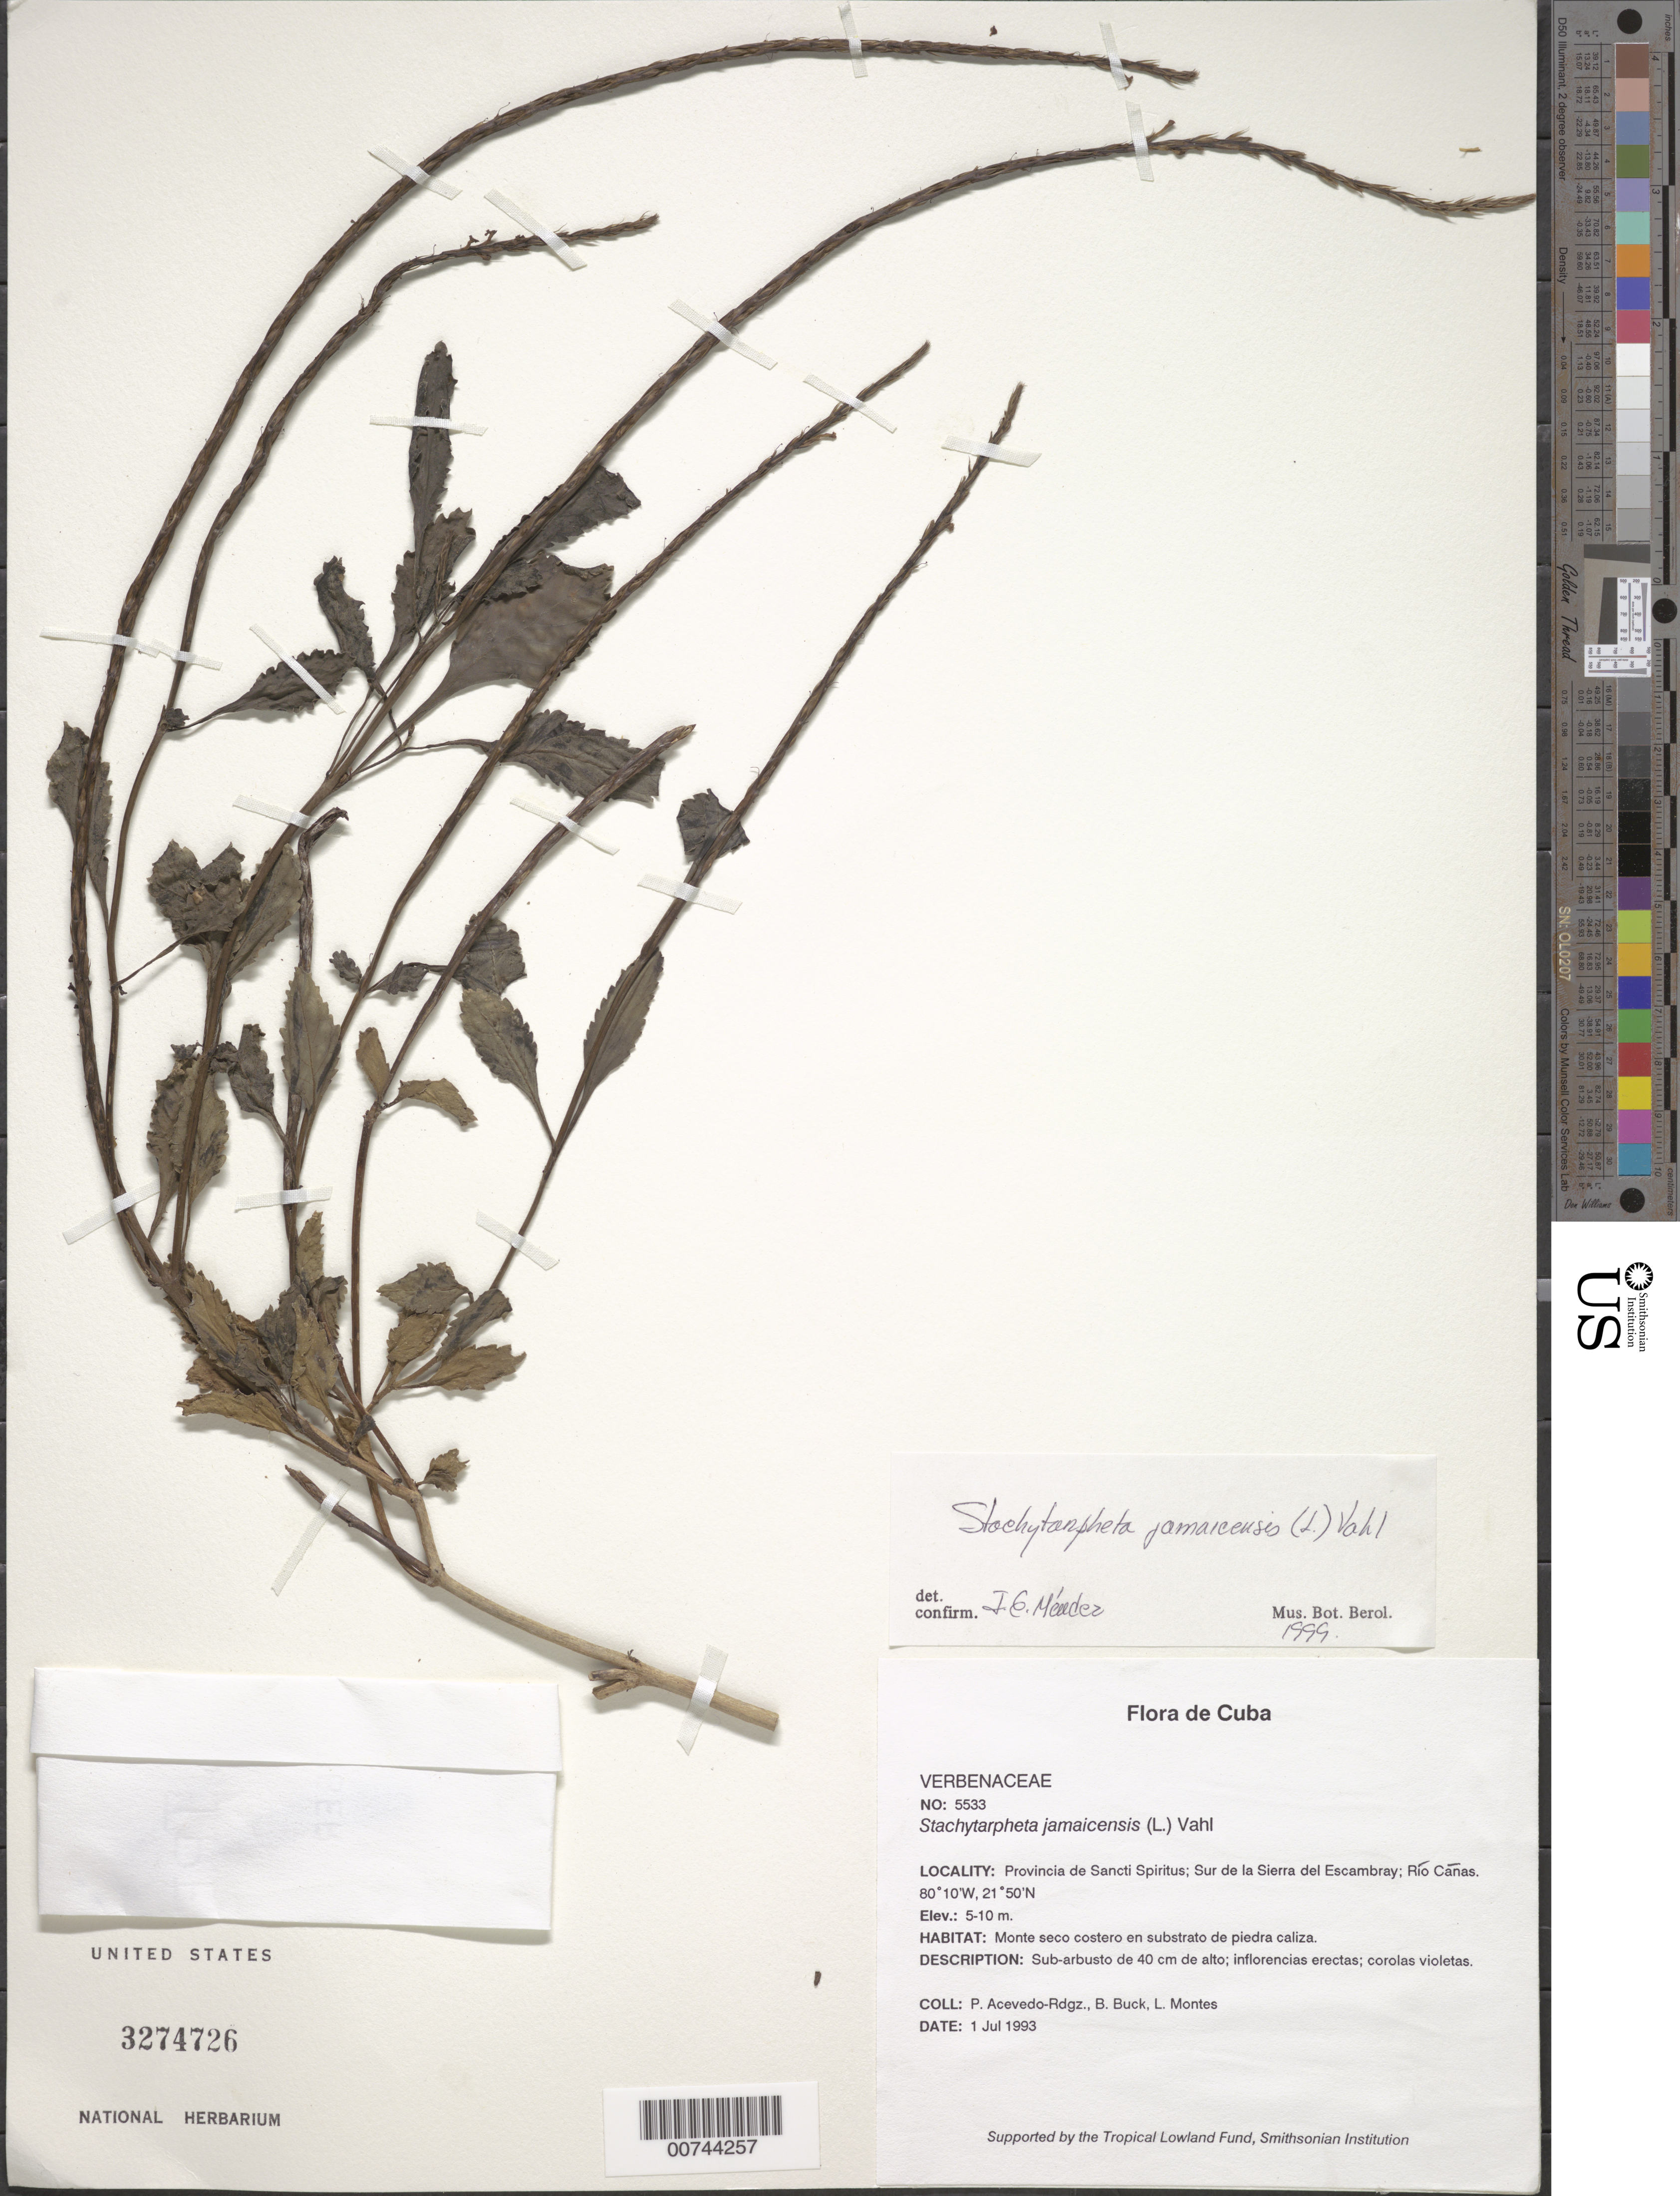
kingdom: Plantae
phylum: Tracheophyta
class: Magnoliopsida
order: Lamiales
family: Verbenaceae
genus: Stachytarpheta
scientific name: Stachytarpheta jamaicensis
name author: (L.) Vahl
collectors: P. Acevedo-Rodr., B. Buck & L. Montes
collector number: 5533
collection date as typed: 01 Jul 1993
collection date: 1993-07-01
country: Cuba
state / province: Sancti Spiritus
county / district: Municipio de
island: Cuba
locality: Sur de la Sierra del Escambray; Río Canas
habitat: Monte seco costero en substrato de piedra caliza.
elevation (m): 5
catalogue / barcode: US 3274726